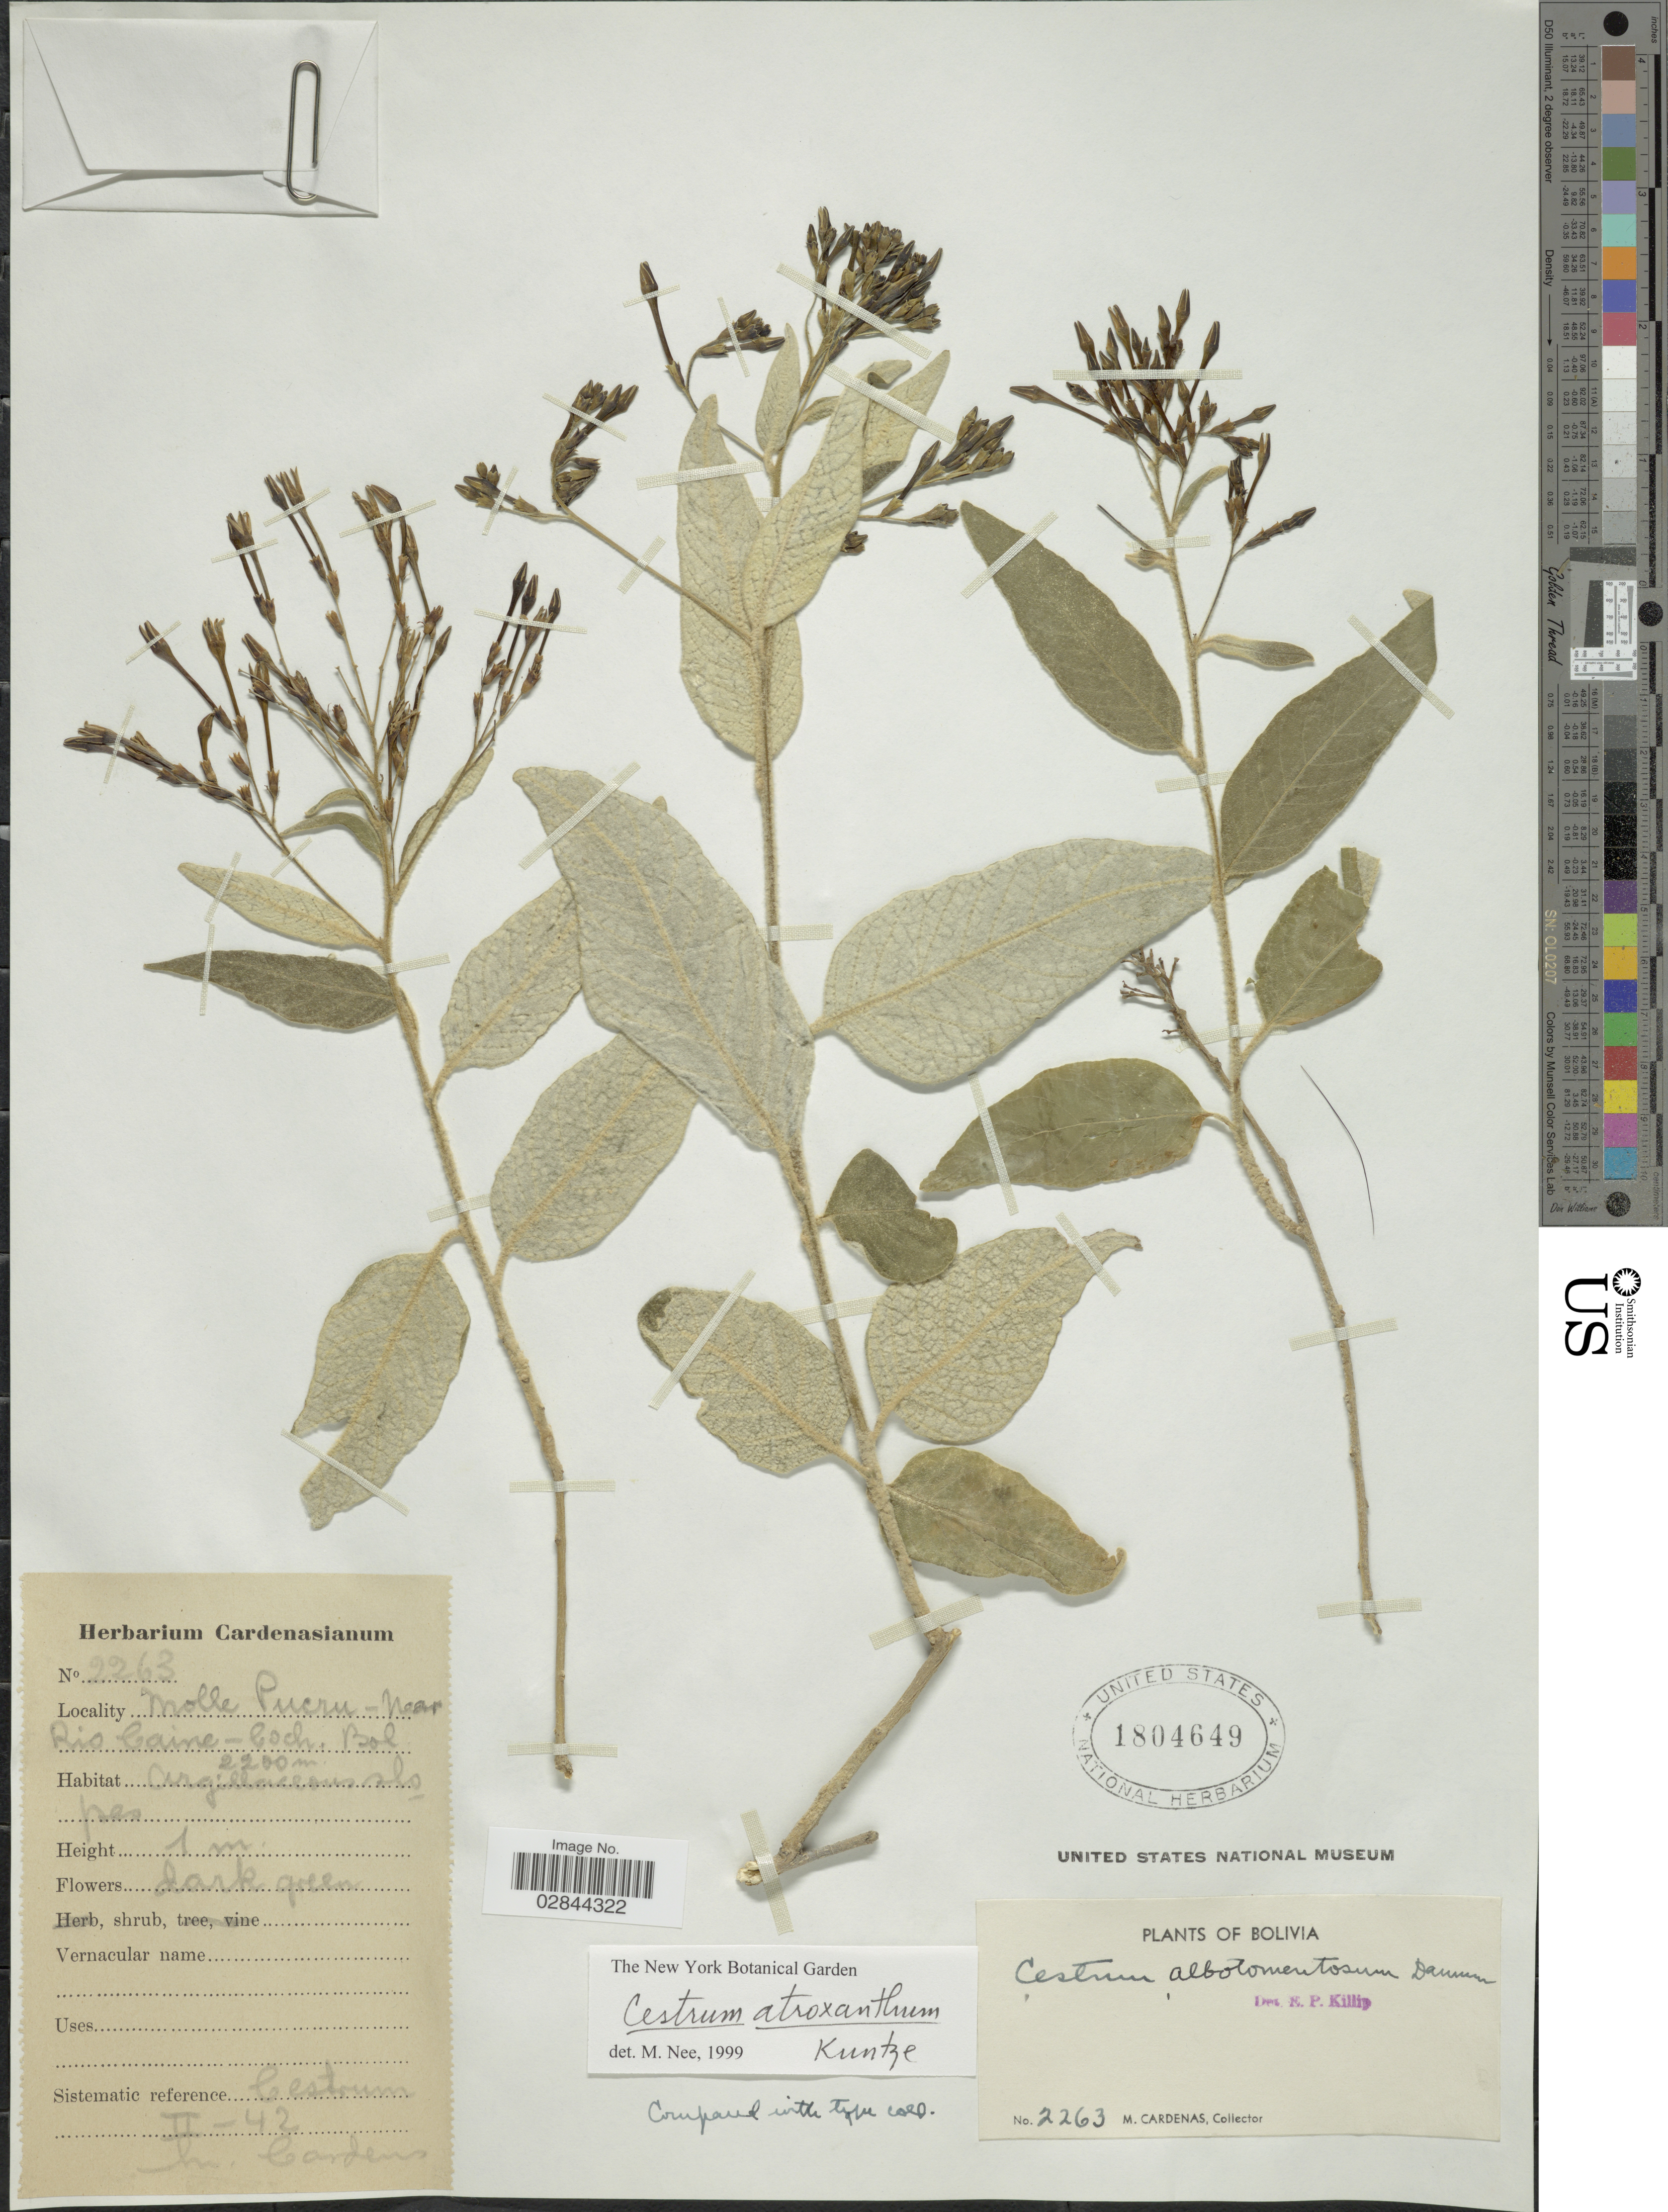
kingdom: Plantae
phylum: Tracheophyta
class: Magnoliopsida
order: Solanales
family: Solanaceae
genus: Cestrum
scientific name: Cestrum atroxanthum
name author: Kuntze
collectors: M. Cárdenas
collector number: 2263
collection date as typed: Transcribed d/m/y: /2/42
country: Bolivia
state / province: Cochabamba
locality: Molle Pucru, near Rio Caine, Coch.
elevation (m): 2200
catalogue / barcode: US 1804649